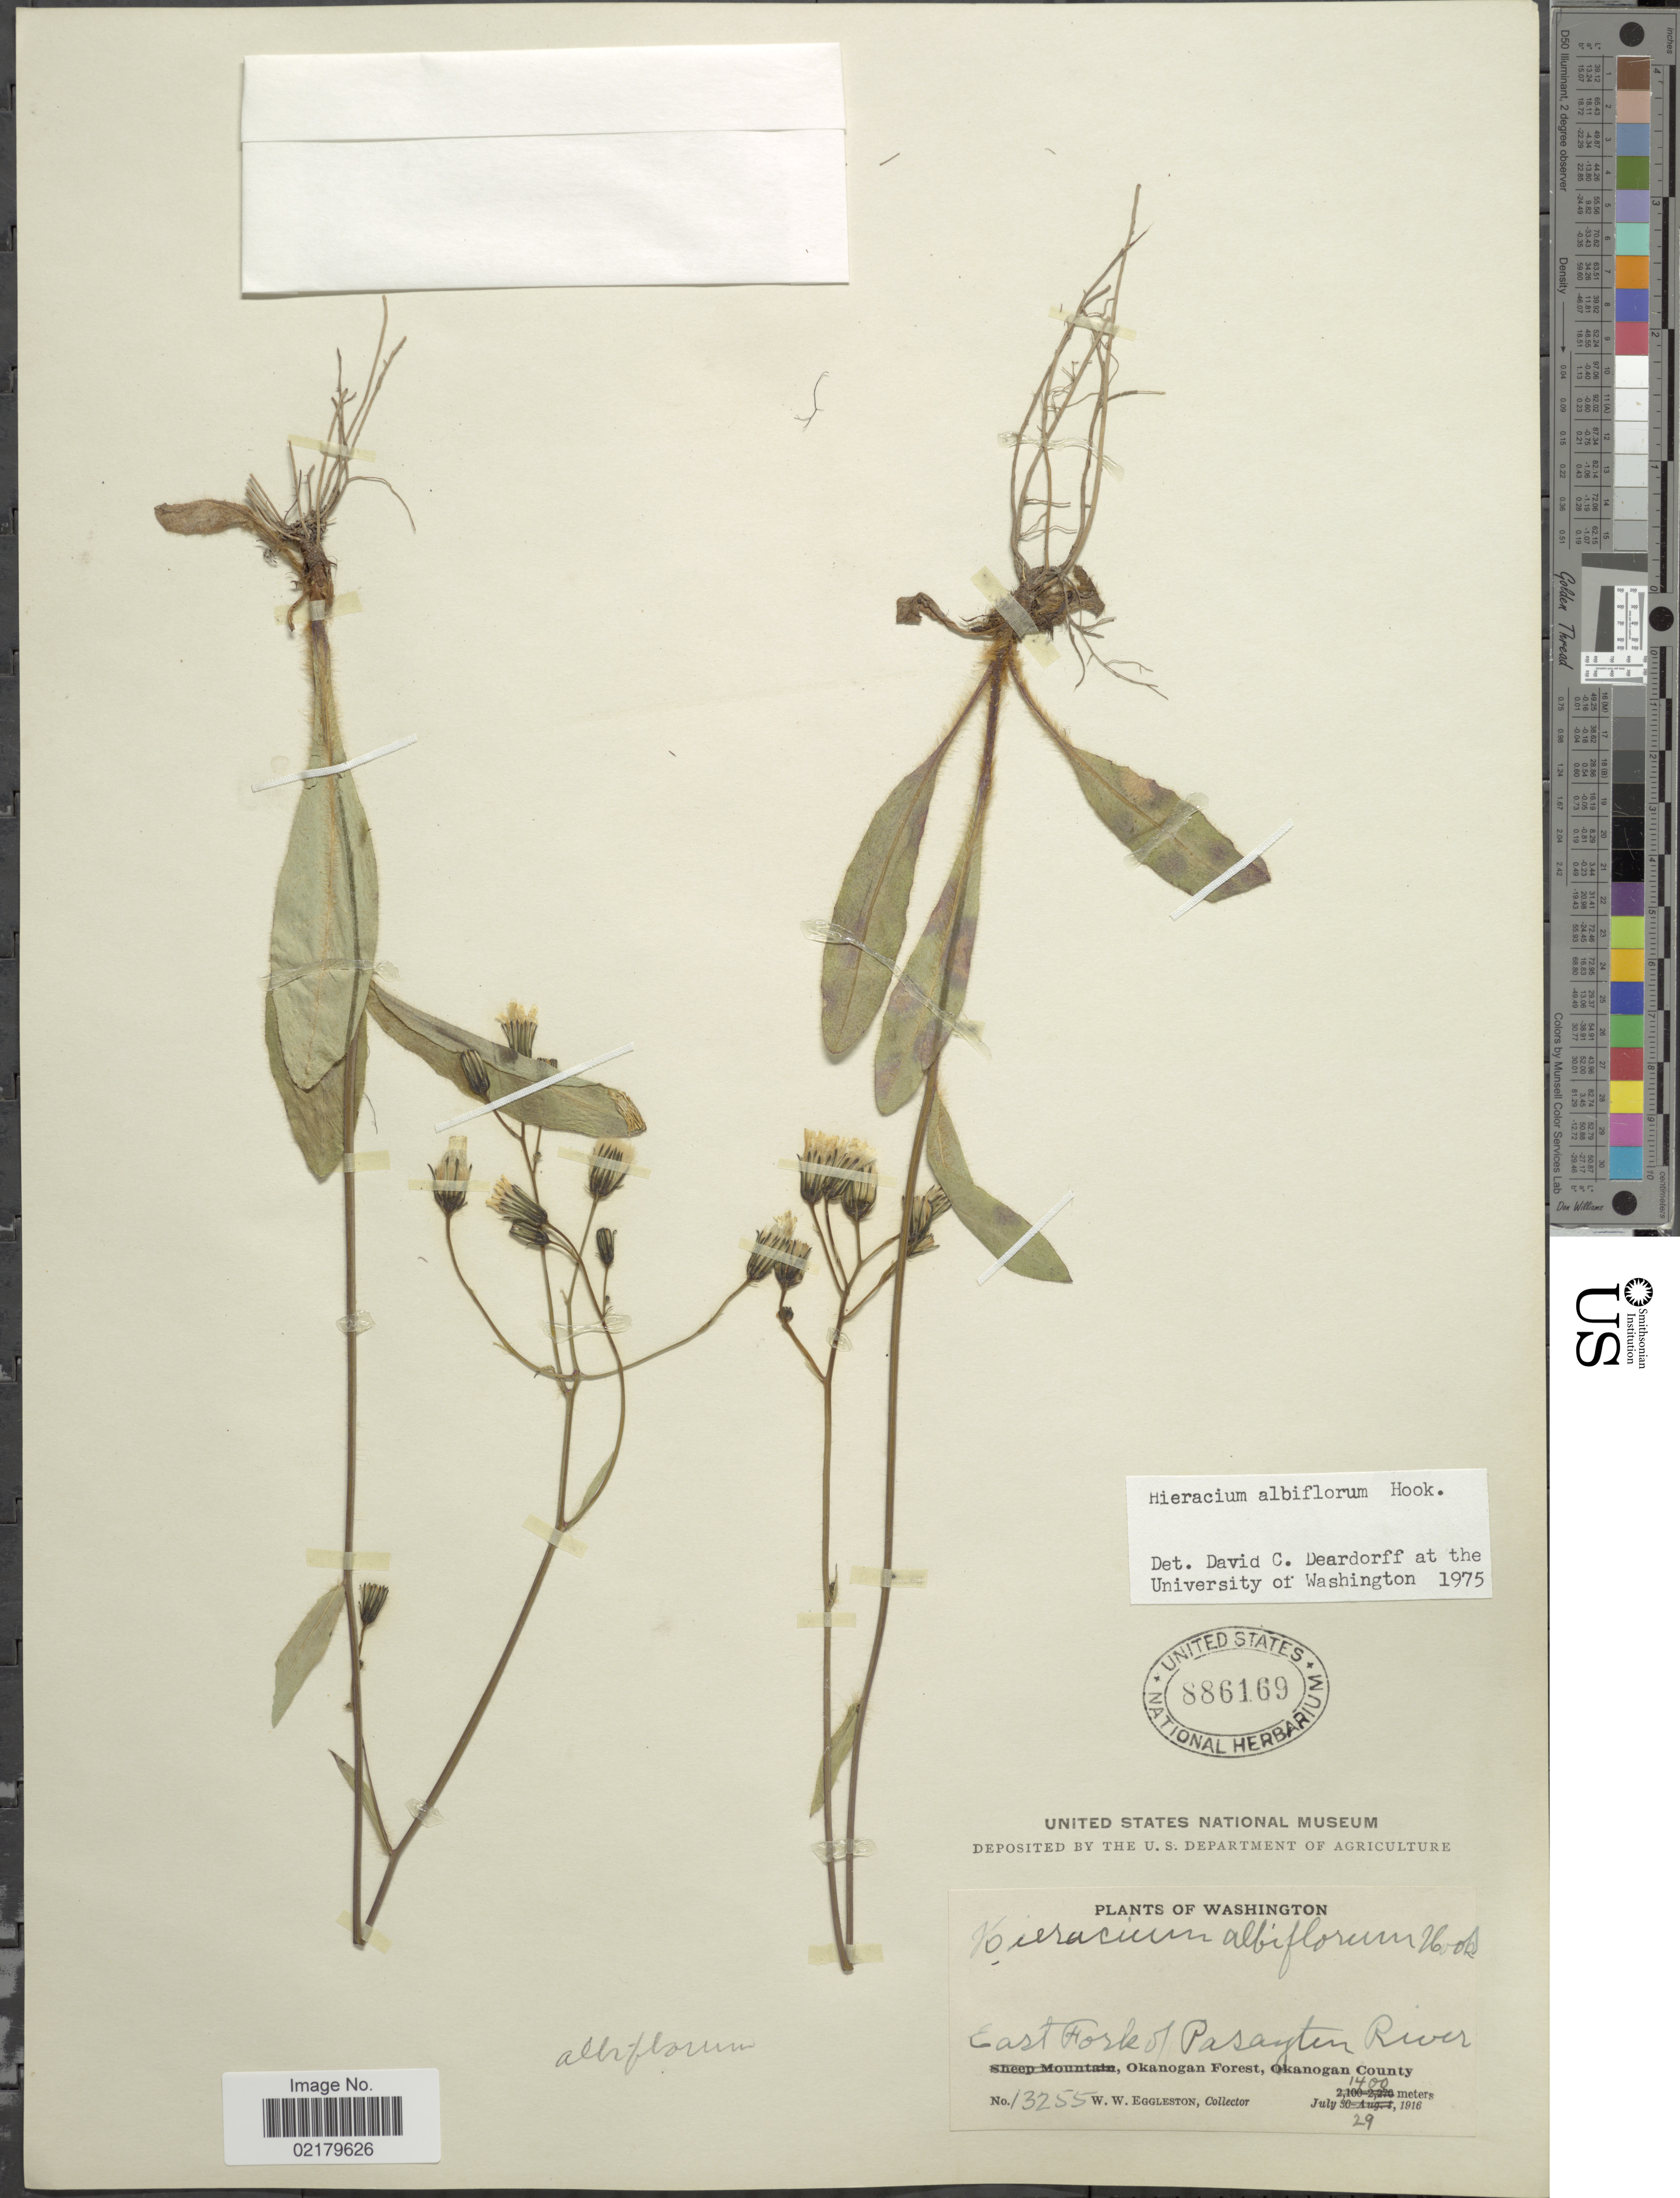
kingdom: Plantae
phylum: Tracheophyta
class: Magnoliopsida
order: Asterales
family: Asteraceae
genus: Hieracium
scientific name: Hieracium albiflorum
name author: Hook.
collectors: W. W. Eggleston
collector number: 13255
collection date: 1916-07-29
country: United States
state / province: Washington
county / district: Okanogan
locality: East fork of Pasayten River, Okanogan Forest, Okanogan County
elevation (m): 1400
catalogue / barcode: US 886169